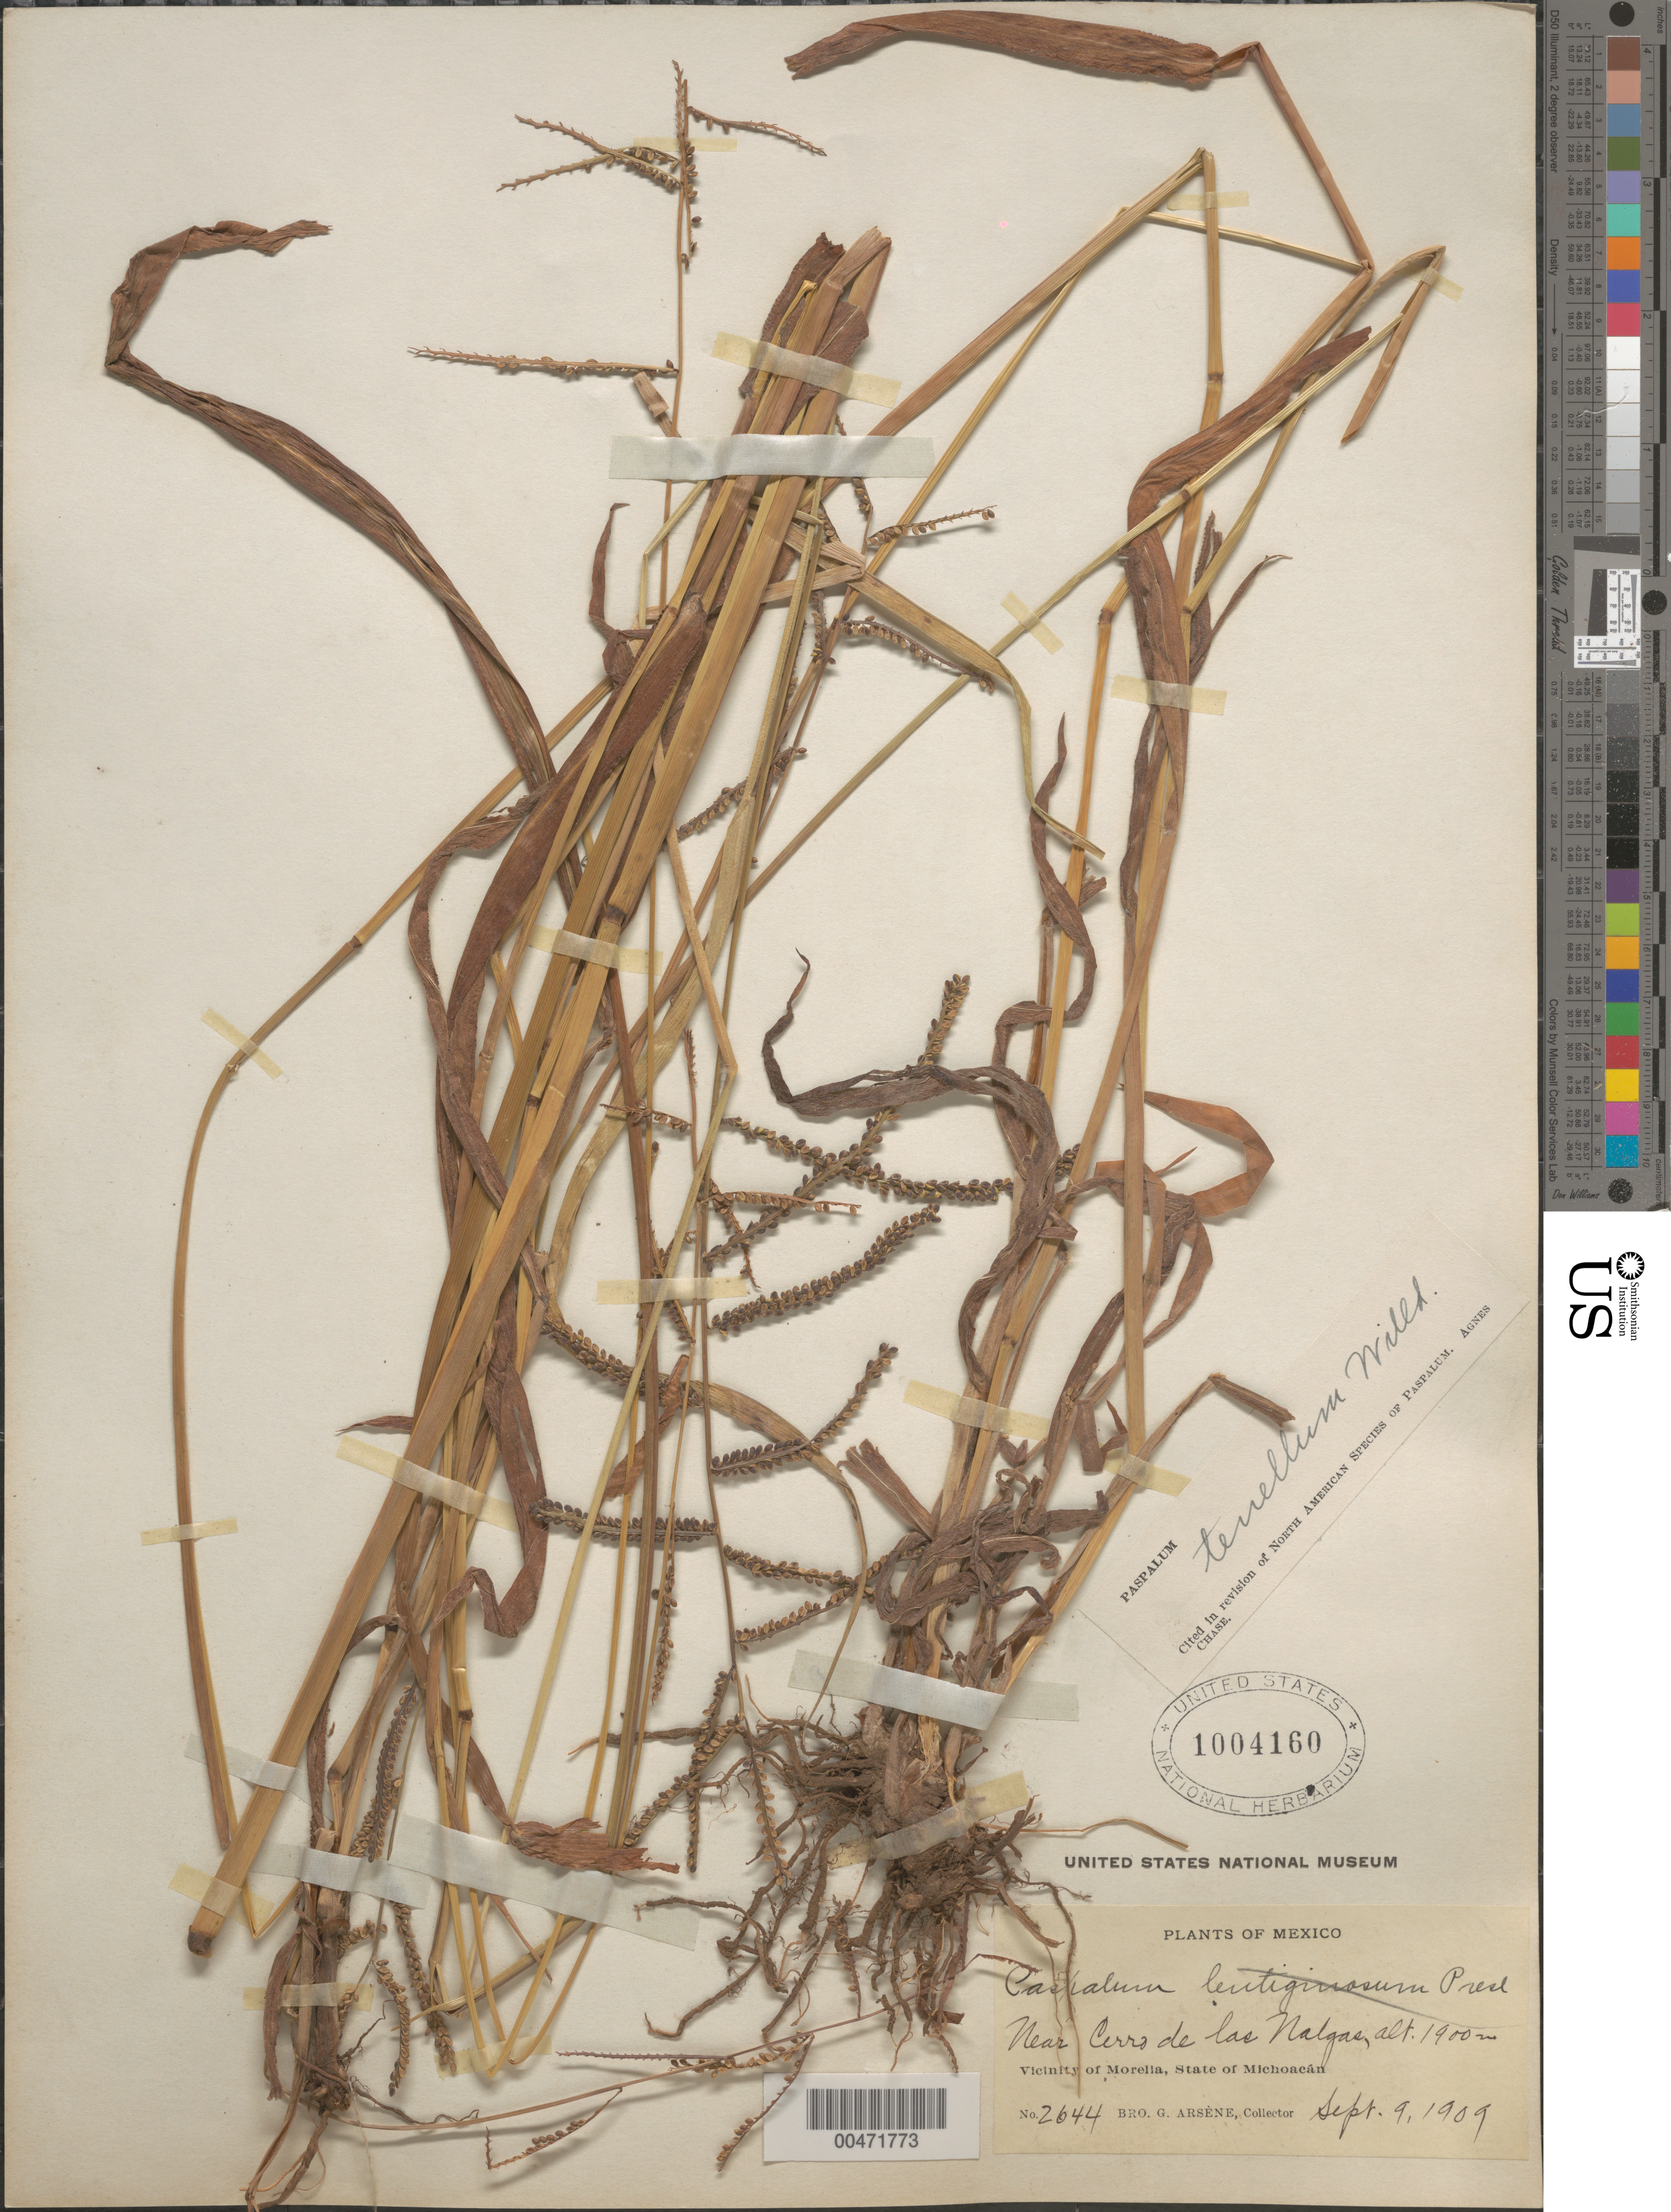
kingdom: Plantae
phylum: Tracheophyta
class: Liliopsida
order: Poales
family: Poaceae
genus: Paspalum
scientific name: Paspalum tenellum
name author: Willd.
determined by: Chase, [M.] Agnes, (US)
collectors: Bro. G. Arsène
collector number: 2644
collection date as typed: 9 Sep 1909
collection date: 1909-09-09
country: Mexico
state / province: Michoacán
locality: Near Cerro de las Nalgas, vicinity of Morelia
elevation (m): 1900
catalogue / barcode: US 1004160